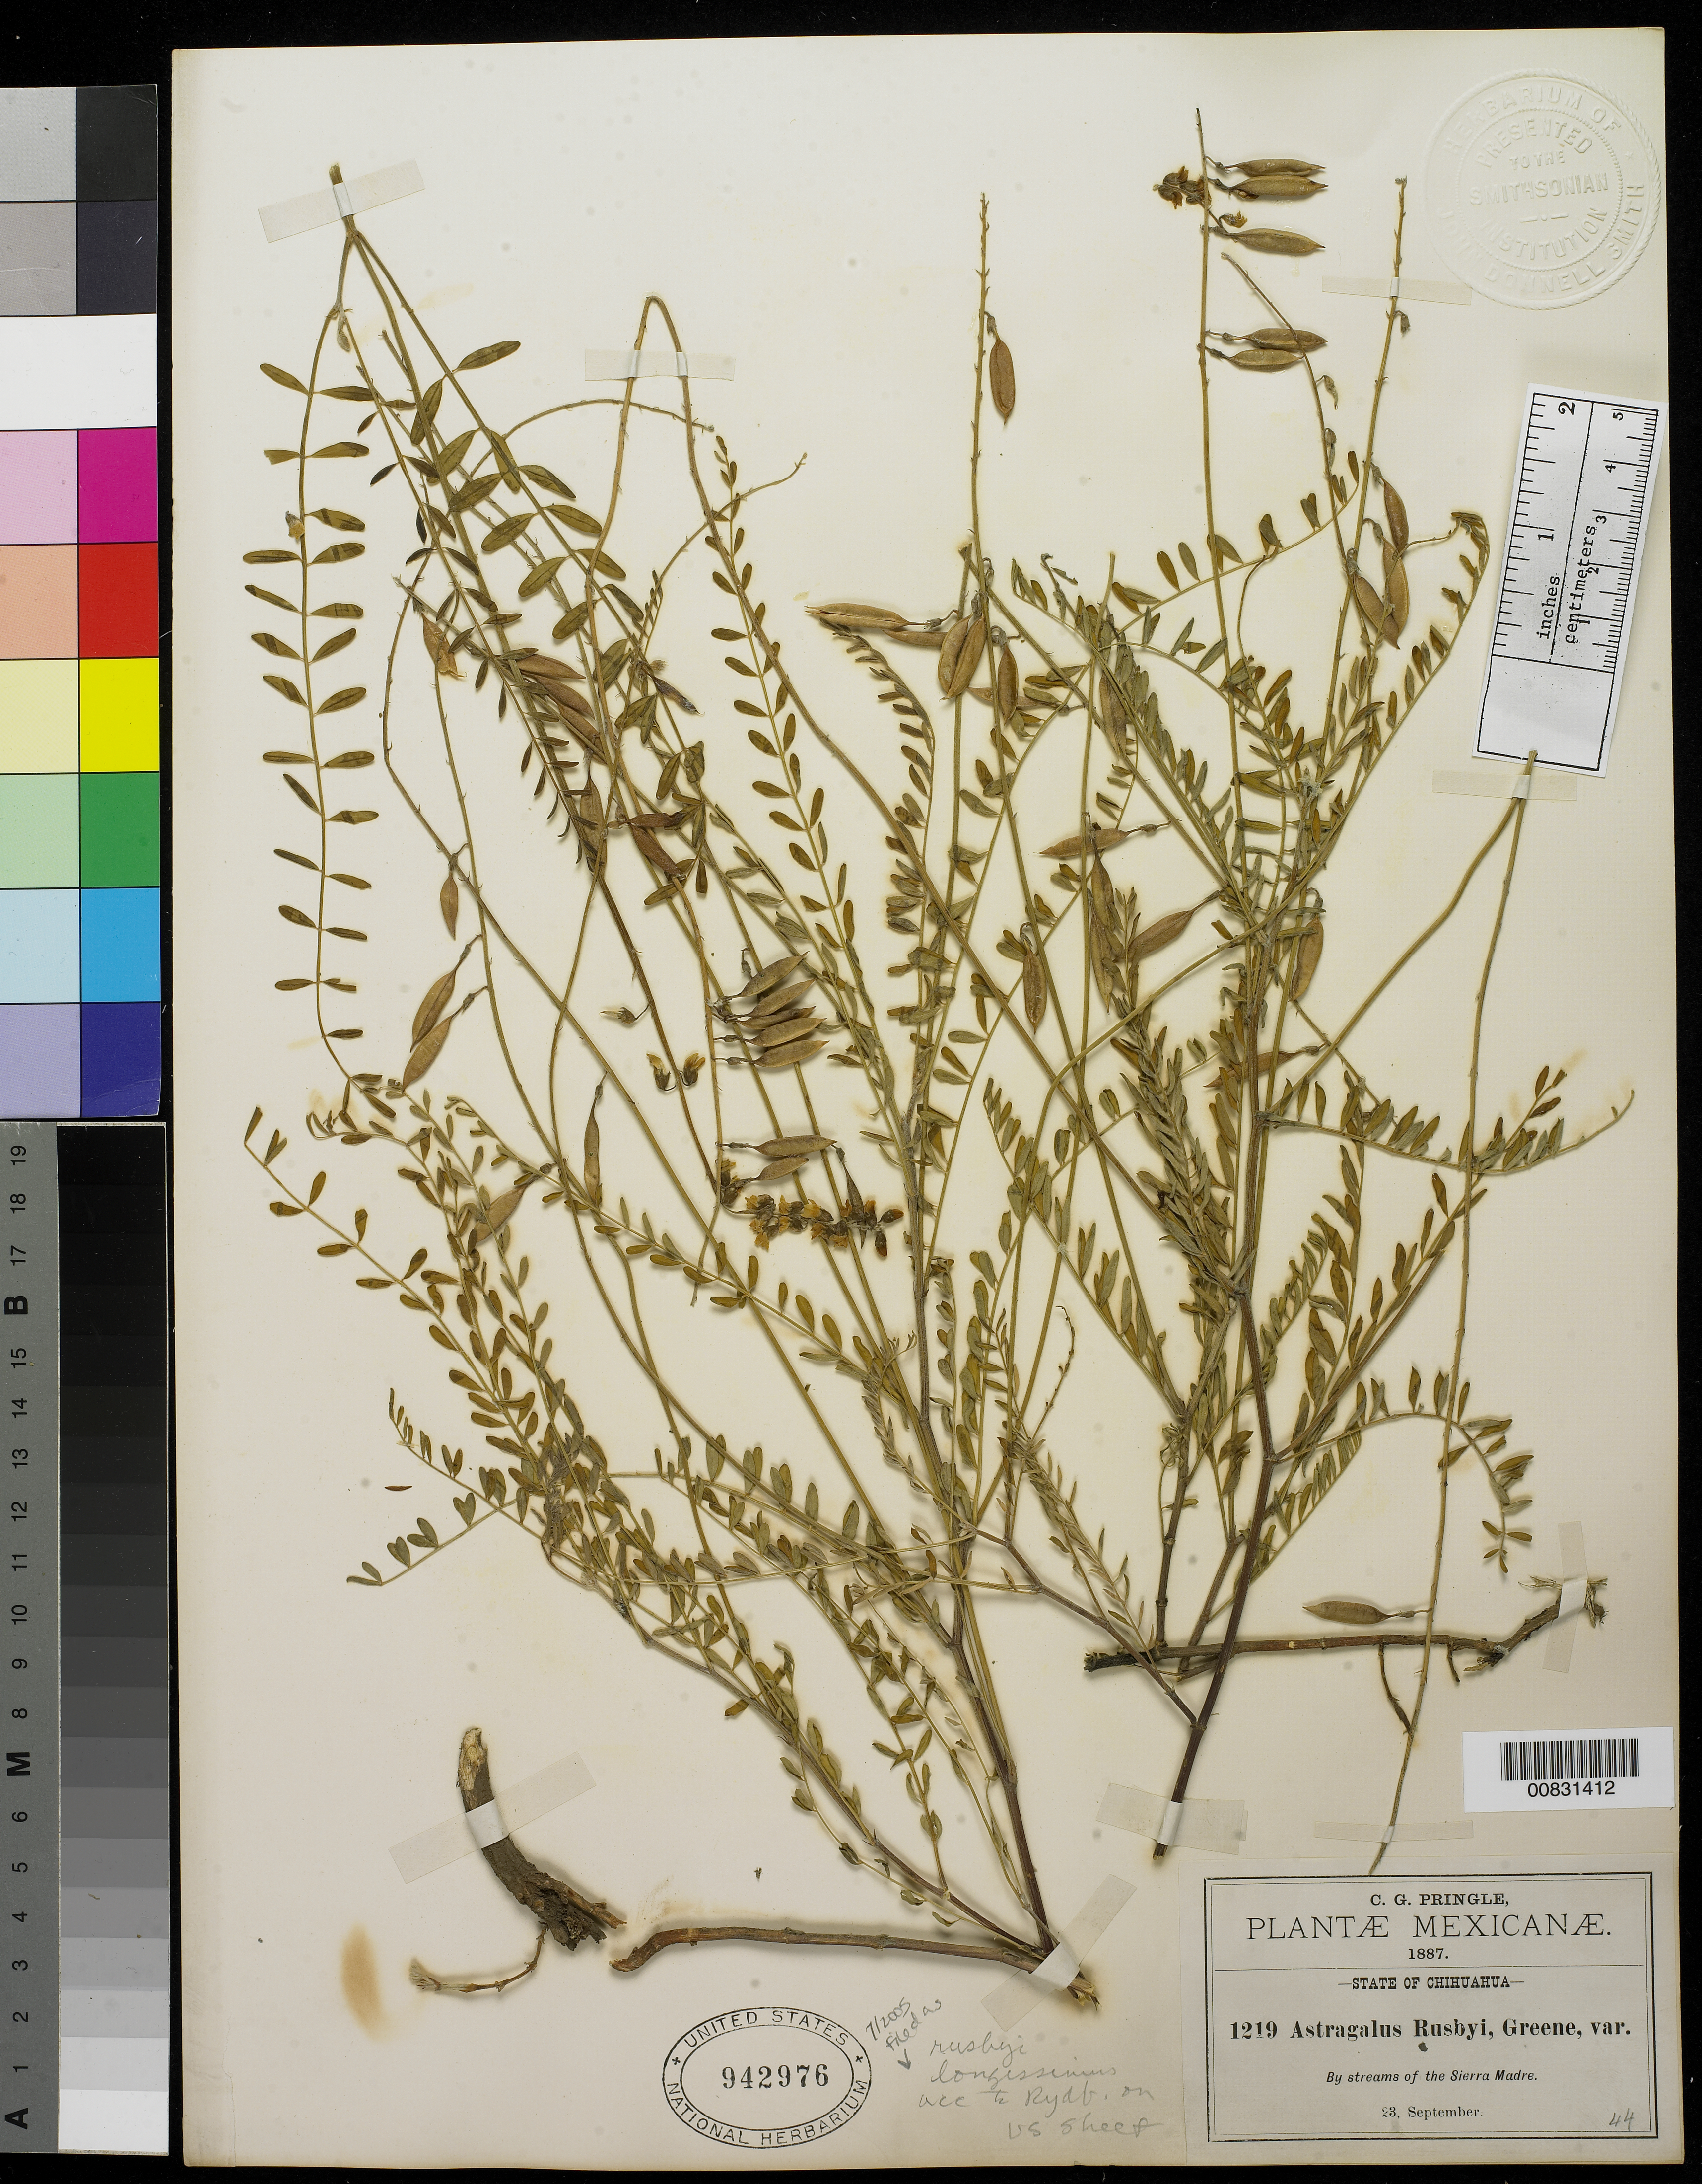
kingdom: Plantae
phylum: Tracheophyta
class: Magnoliopsida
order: Fabales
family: Fabaceae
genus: Astragalus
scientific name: Astragalus longissimus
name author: (M.E. Jones) Barneby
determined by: Estrada, E.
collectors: C. G. Pringle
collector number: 1219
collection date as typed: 23 Sep 1887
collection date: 1887-09-23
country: Mexico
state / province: Chihuahua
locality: By streams of the Sierra Madre.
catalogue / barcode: US 942976